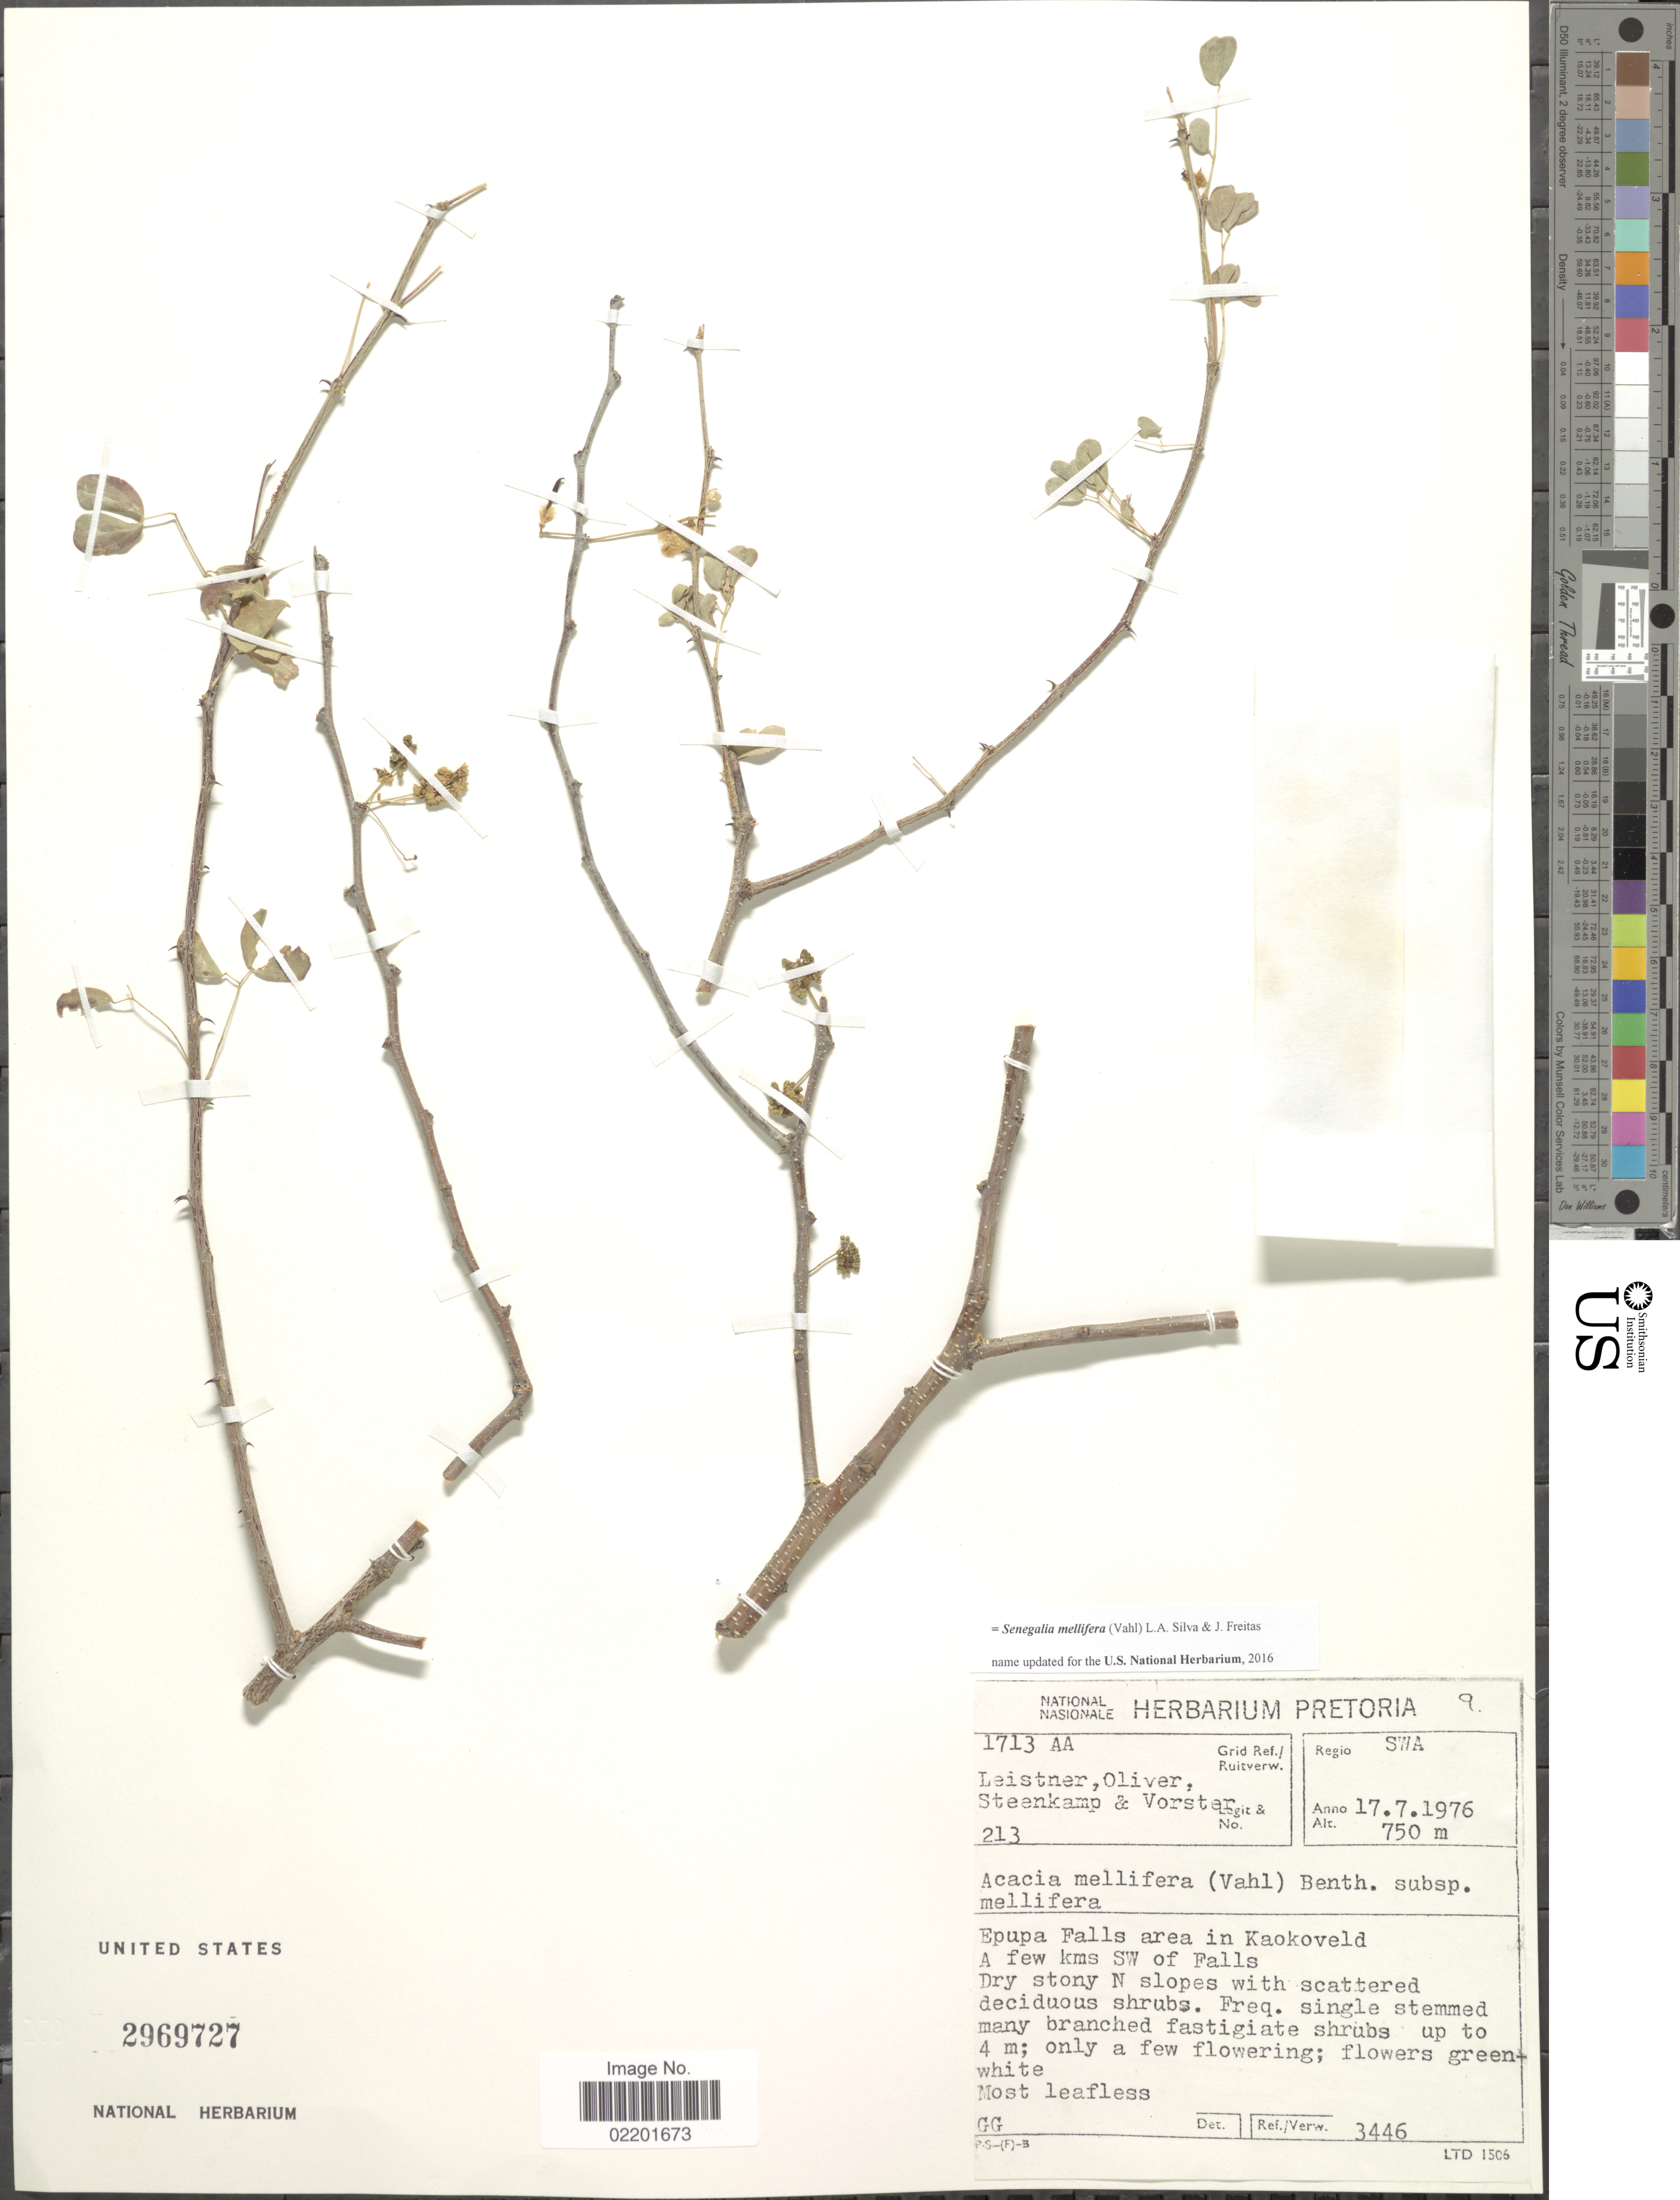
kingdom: Plantae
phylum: Tracheophyta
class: Magnoliopsida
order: Fabales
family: Fabaceae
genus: Senegalia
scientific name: Senegalia mellifera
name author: (Vahl) Seigler & Ebinger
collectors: Leistner, Oliver, --, -- Steenkamp & -. Vorster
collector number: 213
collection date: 1976-07-17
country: Namibia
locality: SWA, Epupa Falls area in Kaokoveld, a few kms SW of Falls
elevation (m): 750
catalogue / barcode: US 2969727